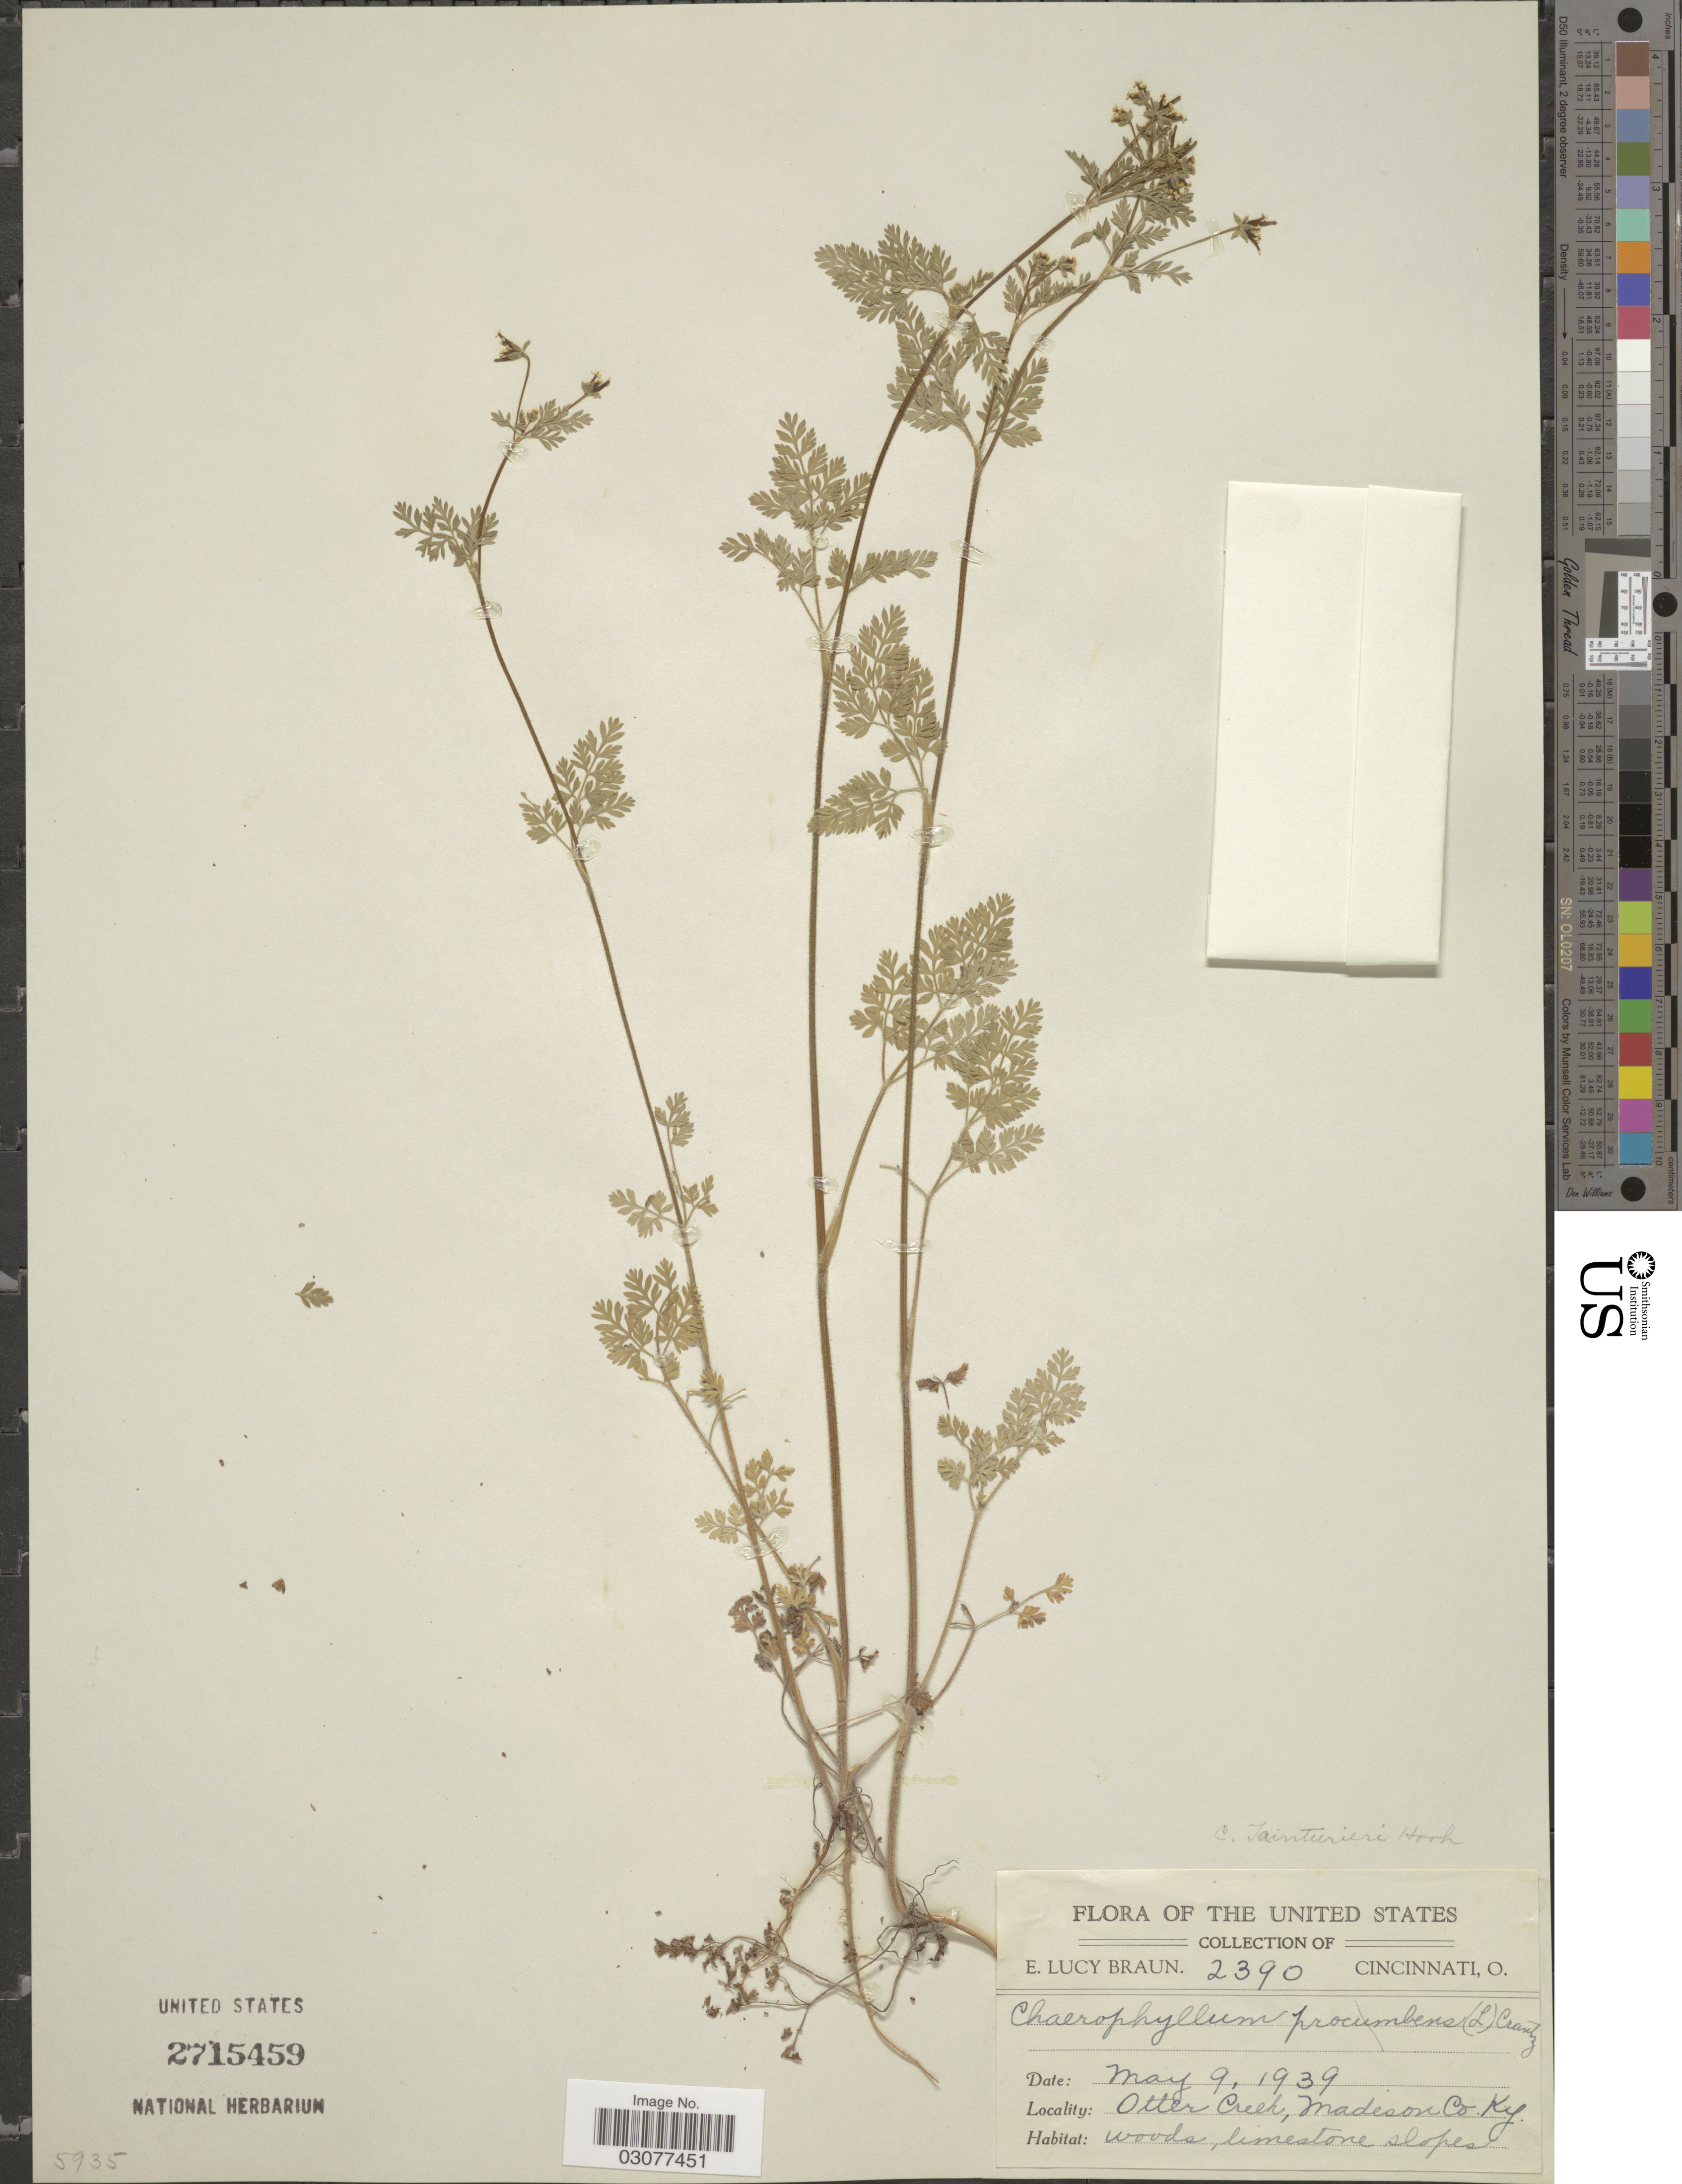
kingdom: Plantae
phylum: Tracheophyta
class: Magnoliopsida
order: Apiales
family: Apiaceae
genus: Chaerophyllum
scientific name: Chaerophyllum tainturieri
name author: Hook.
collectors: E. L. Braun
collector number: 2390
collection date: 1939-05-09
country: United States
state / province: Kentucky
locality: Otter Creek, Madison Co.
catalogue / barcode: US 2715459